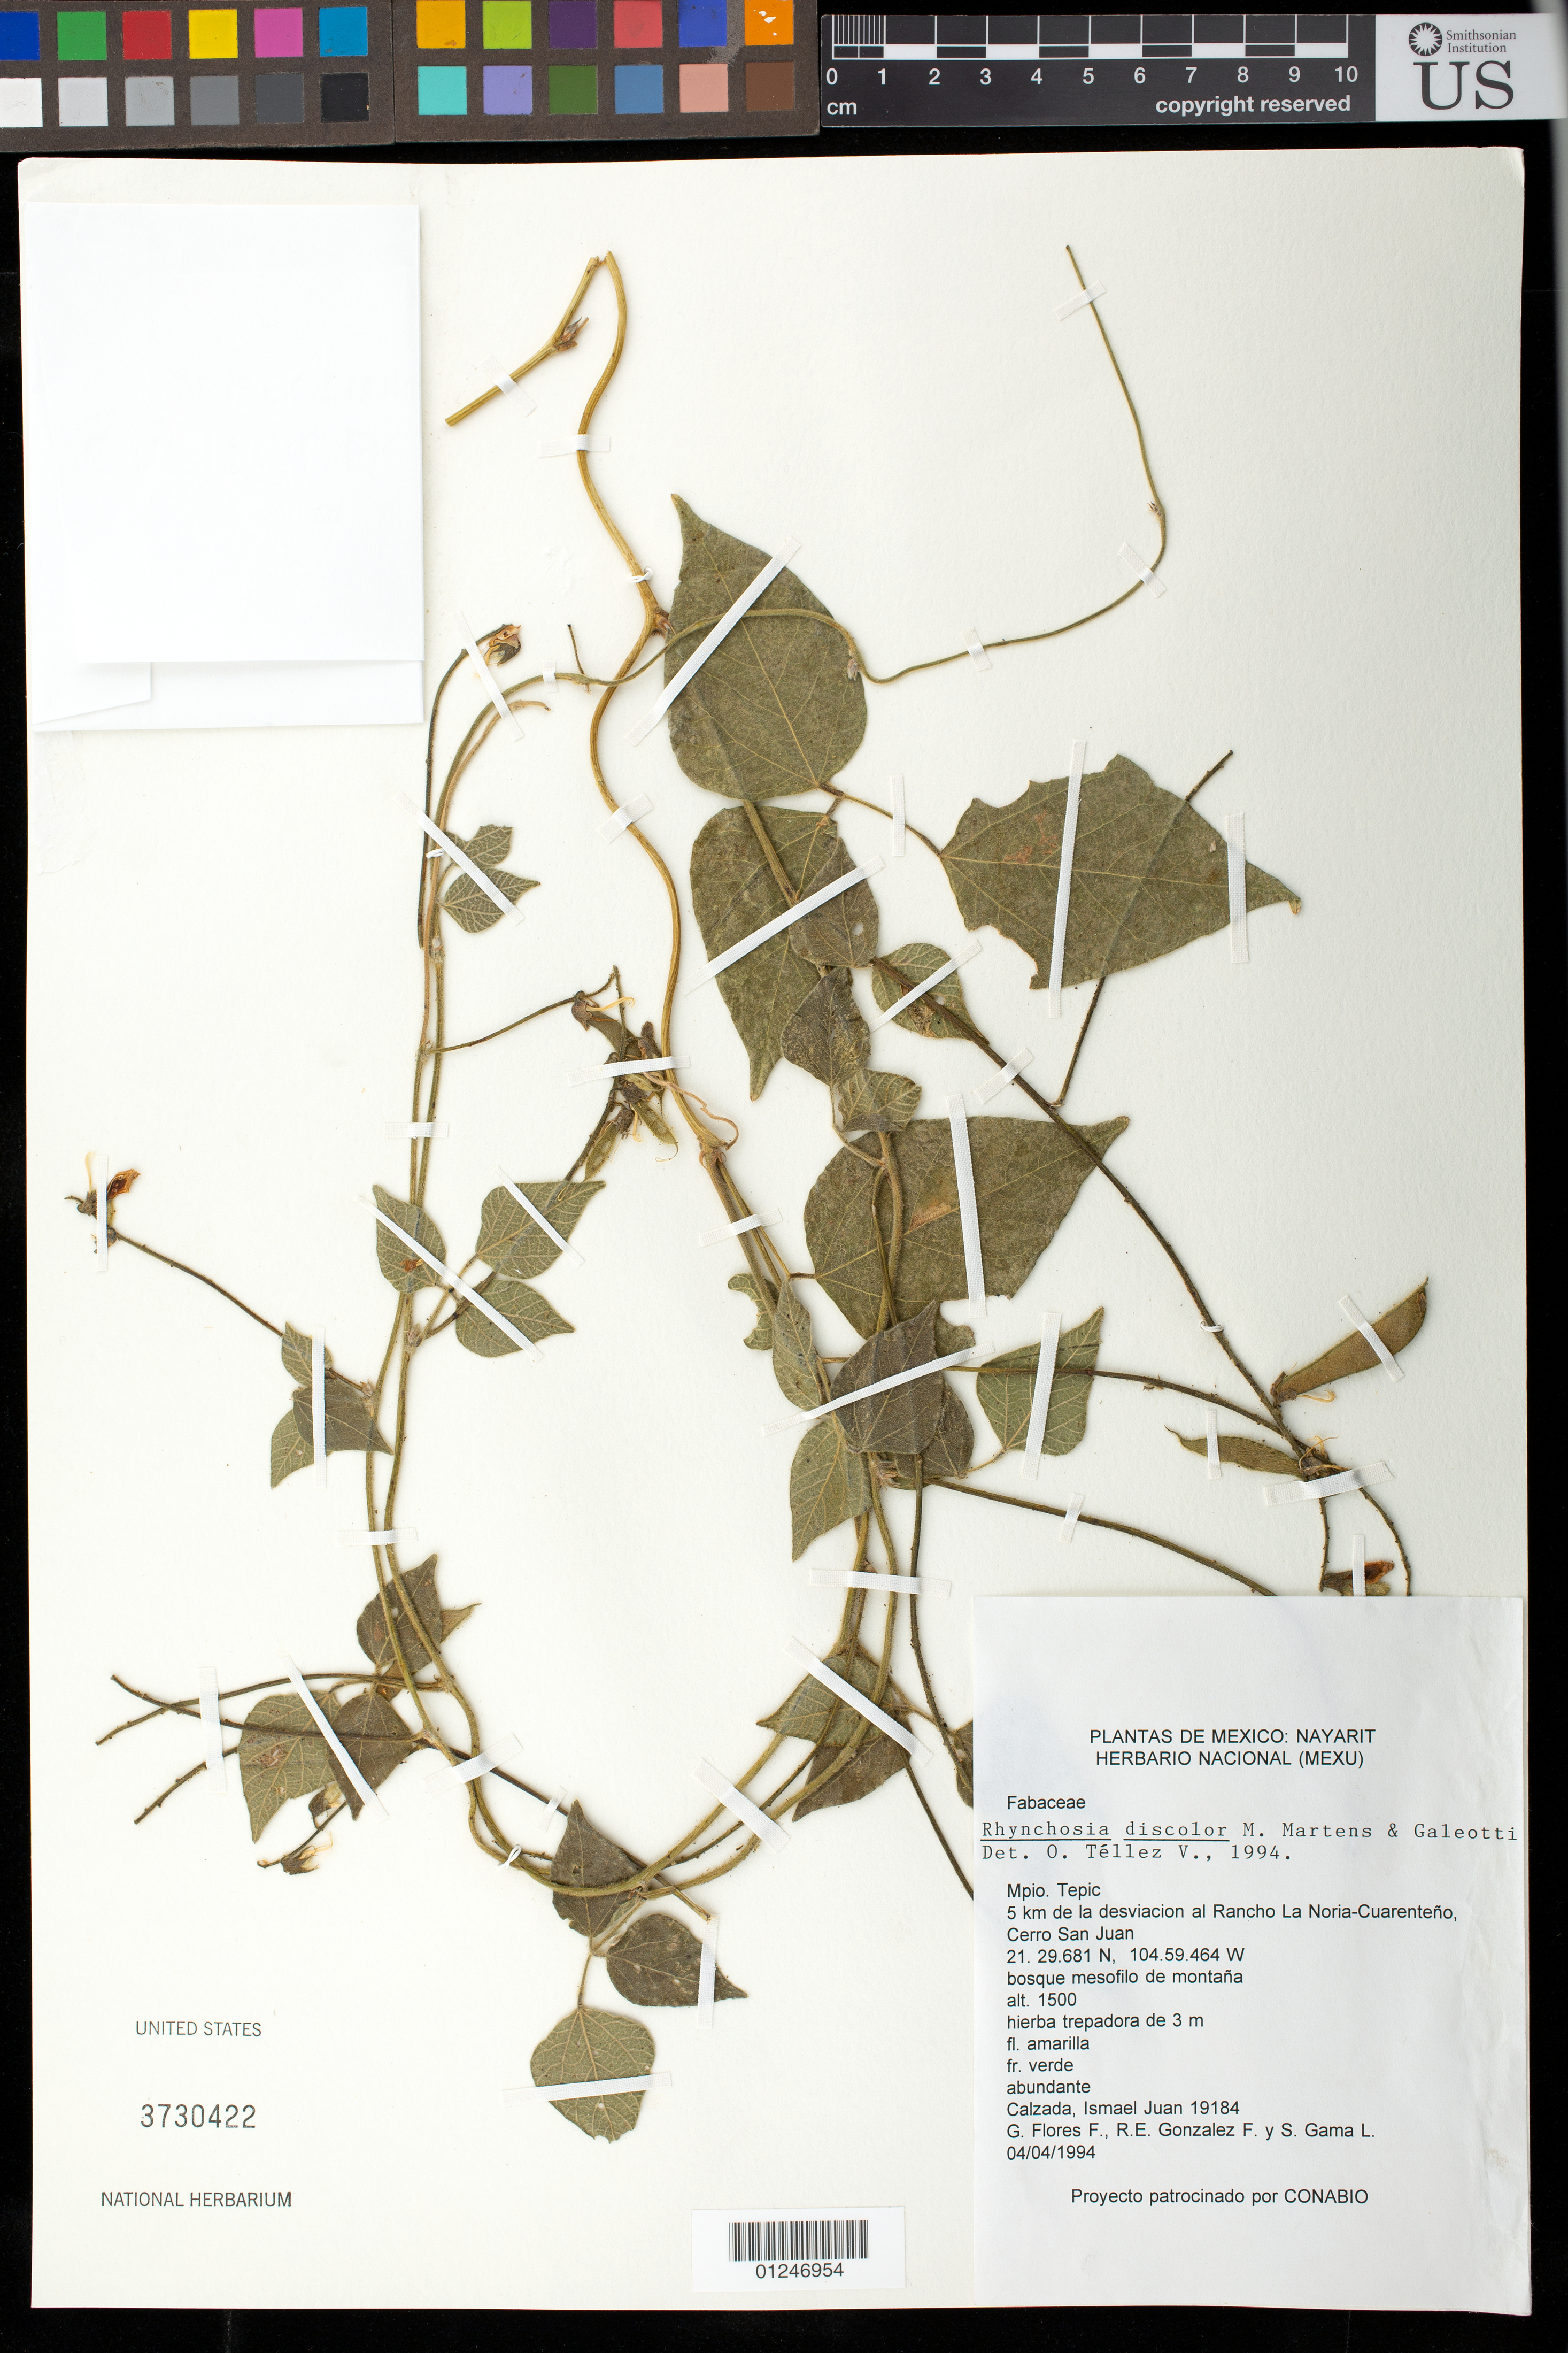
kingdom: Plantae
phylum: Tracheophyta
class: Magnoliopsida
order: Fabales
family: Fabaceae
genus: Rhynchosia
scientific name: Rhynchosia discolor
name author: M. Martens & Galeotti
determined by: Téllez V., Oswaldo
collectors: G. Flores F., J. I. Calzada, R. E. Gonzalez F. & S. Gama López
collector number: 19184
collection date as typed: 04/04/1994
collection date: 1994-04-04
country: Mexico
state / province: Nayarit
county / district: Tepic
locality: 5 km de la desviacion al Rancho La Noria-Cuarenteno, Cerro San Juan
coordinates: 21.29.681 N, 104.59.464 W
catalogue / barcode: US 3730422